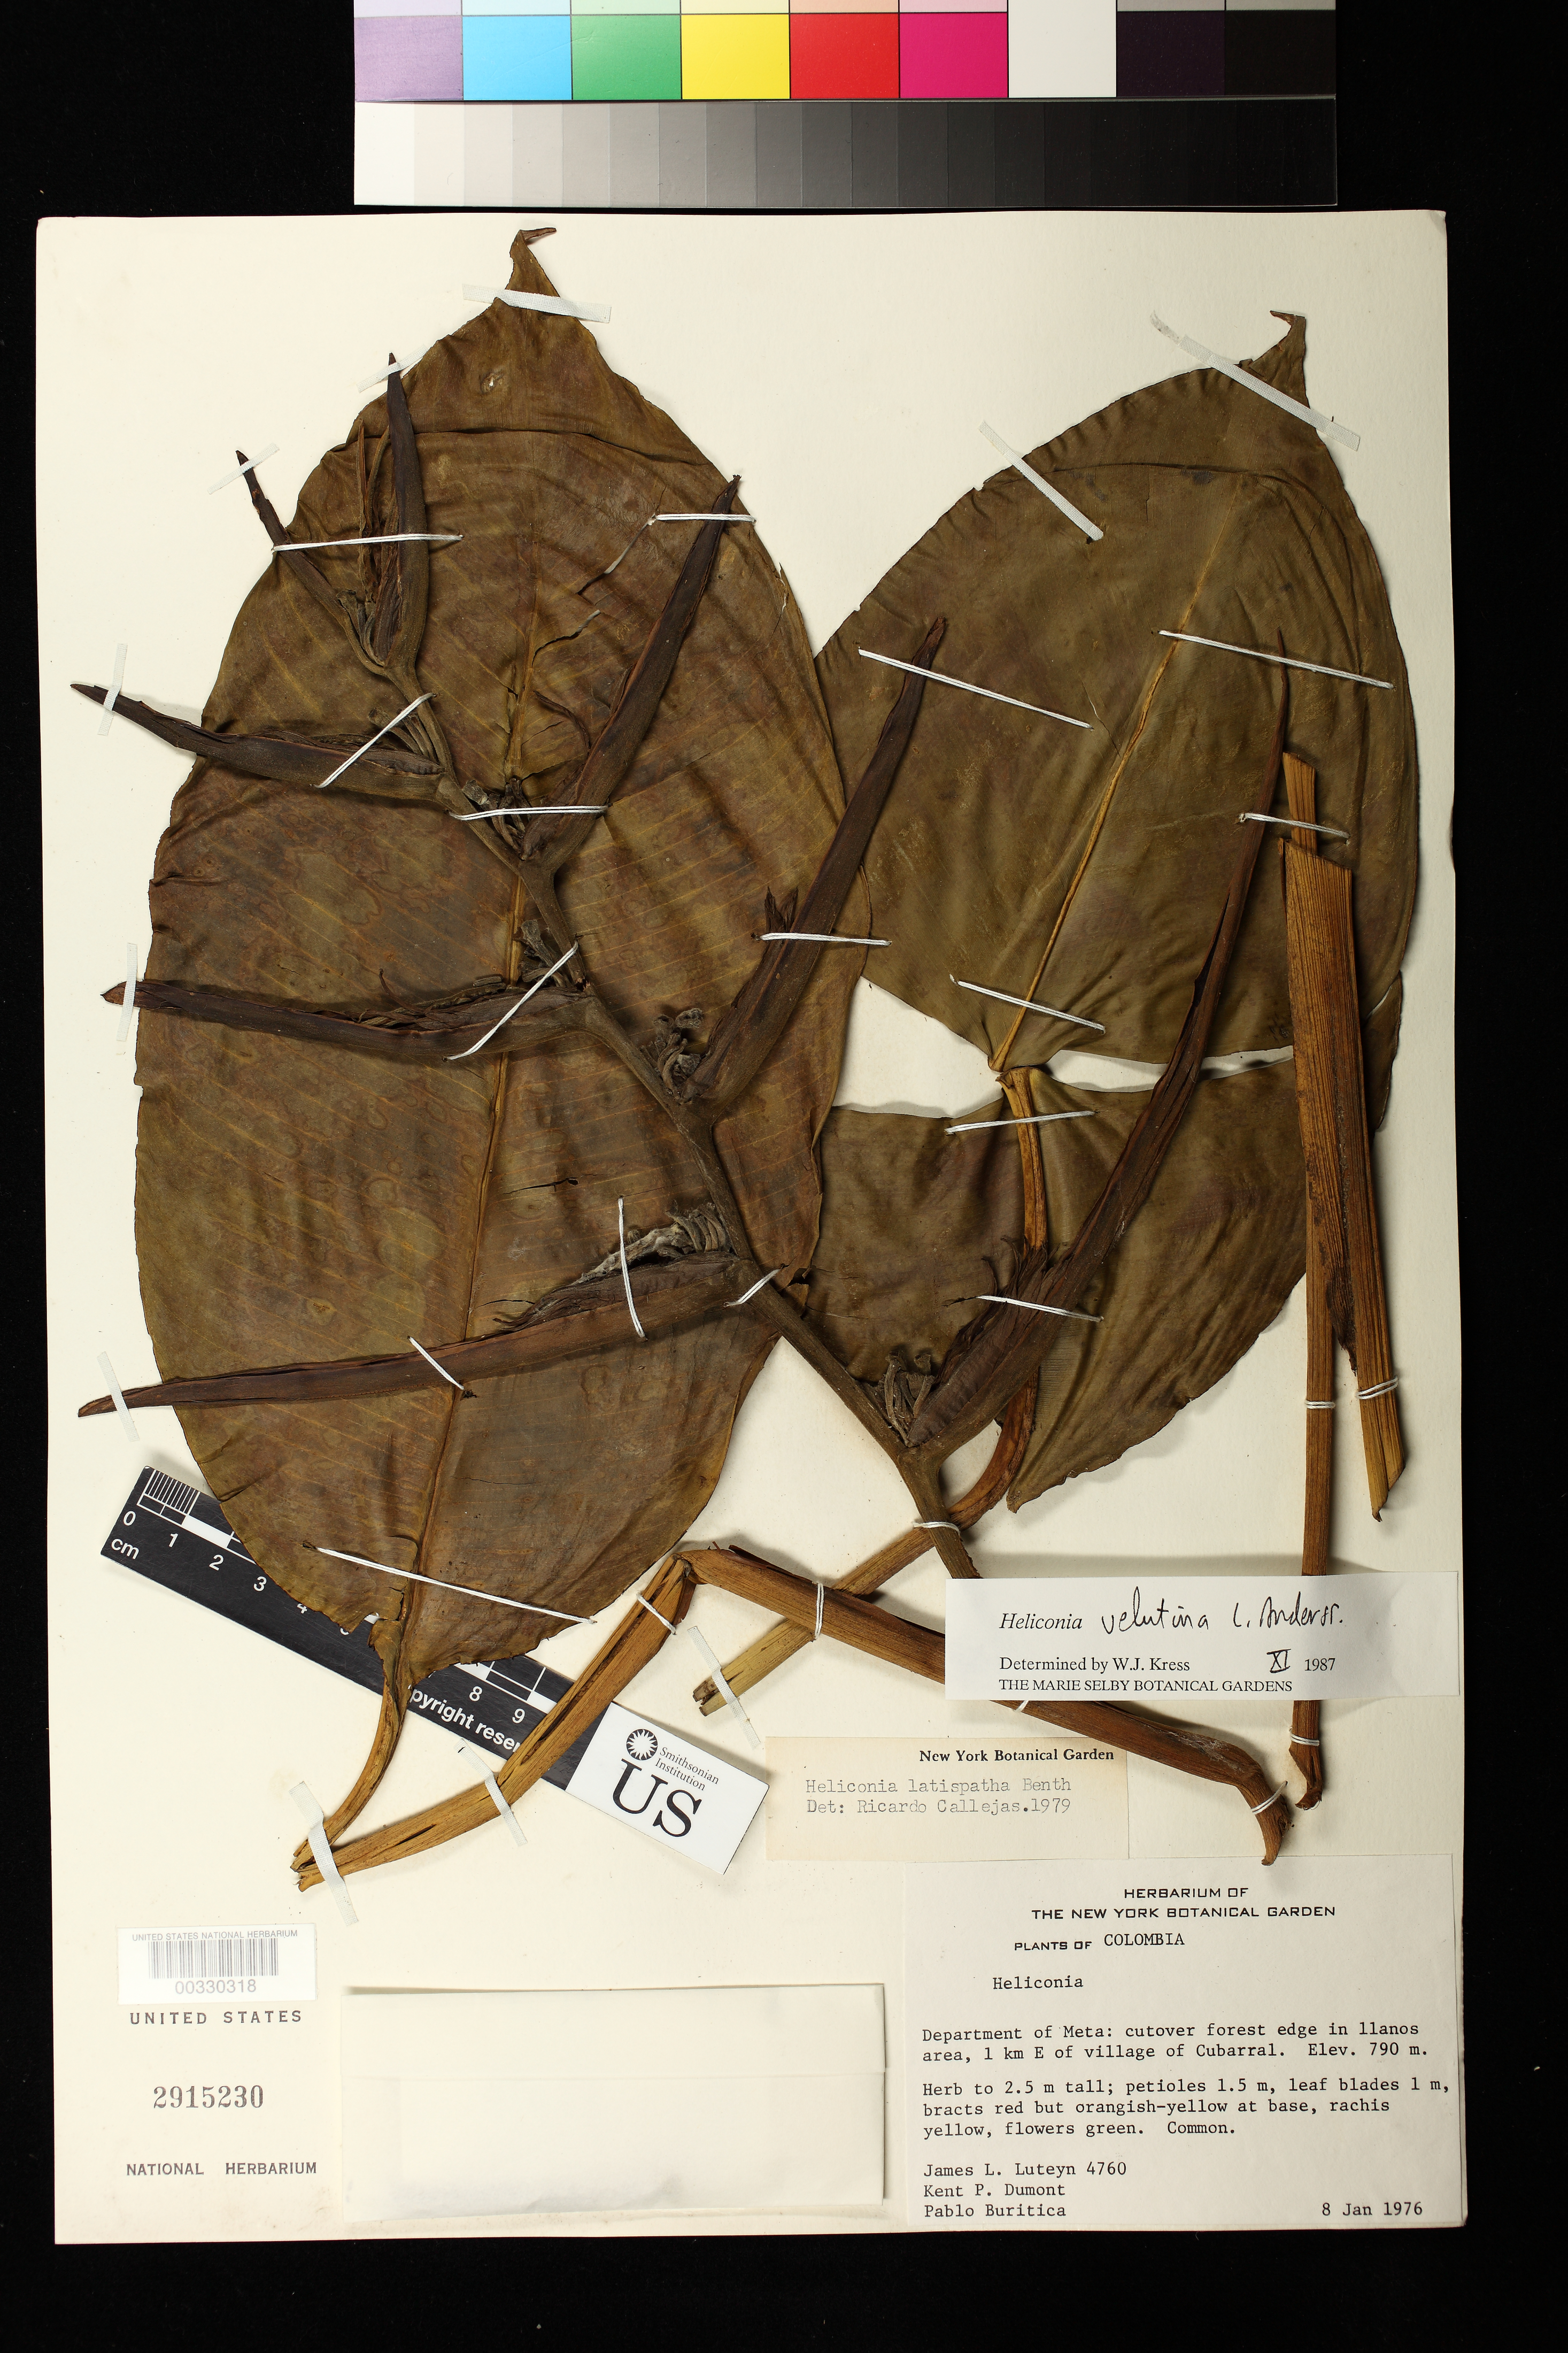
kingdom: Plantae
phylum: Tracheophyta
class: Liliopsida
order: Zingiberales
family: Heliconiaceae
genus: Heliconia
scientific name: Heliconia velutina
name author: L. Andersson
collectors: J. L. Luteyn, K. P. Dumont & P. Buritica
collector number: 4760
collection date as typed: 08 Jan 1976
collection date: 1976-01-08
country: Colombia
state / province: Meta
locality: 1 km E of Village of Cubarral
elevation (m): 790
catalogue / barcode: US 2915230